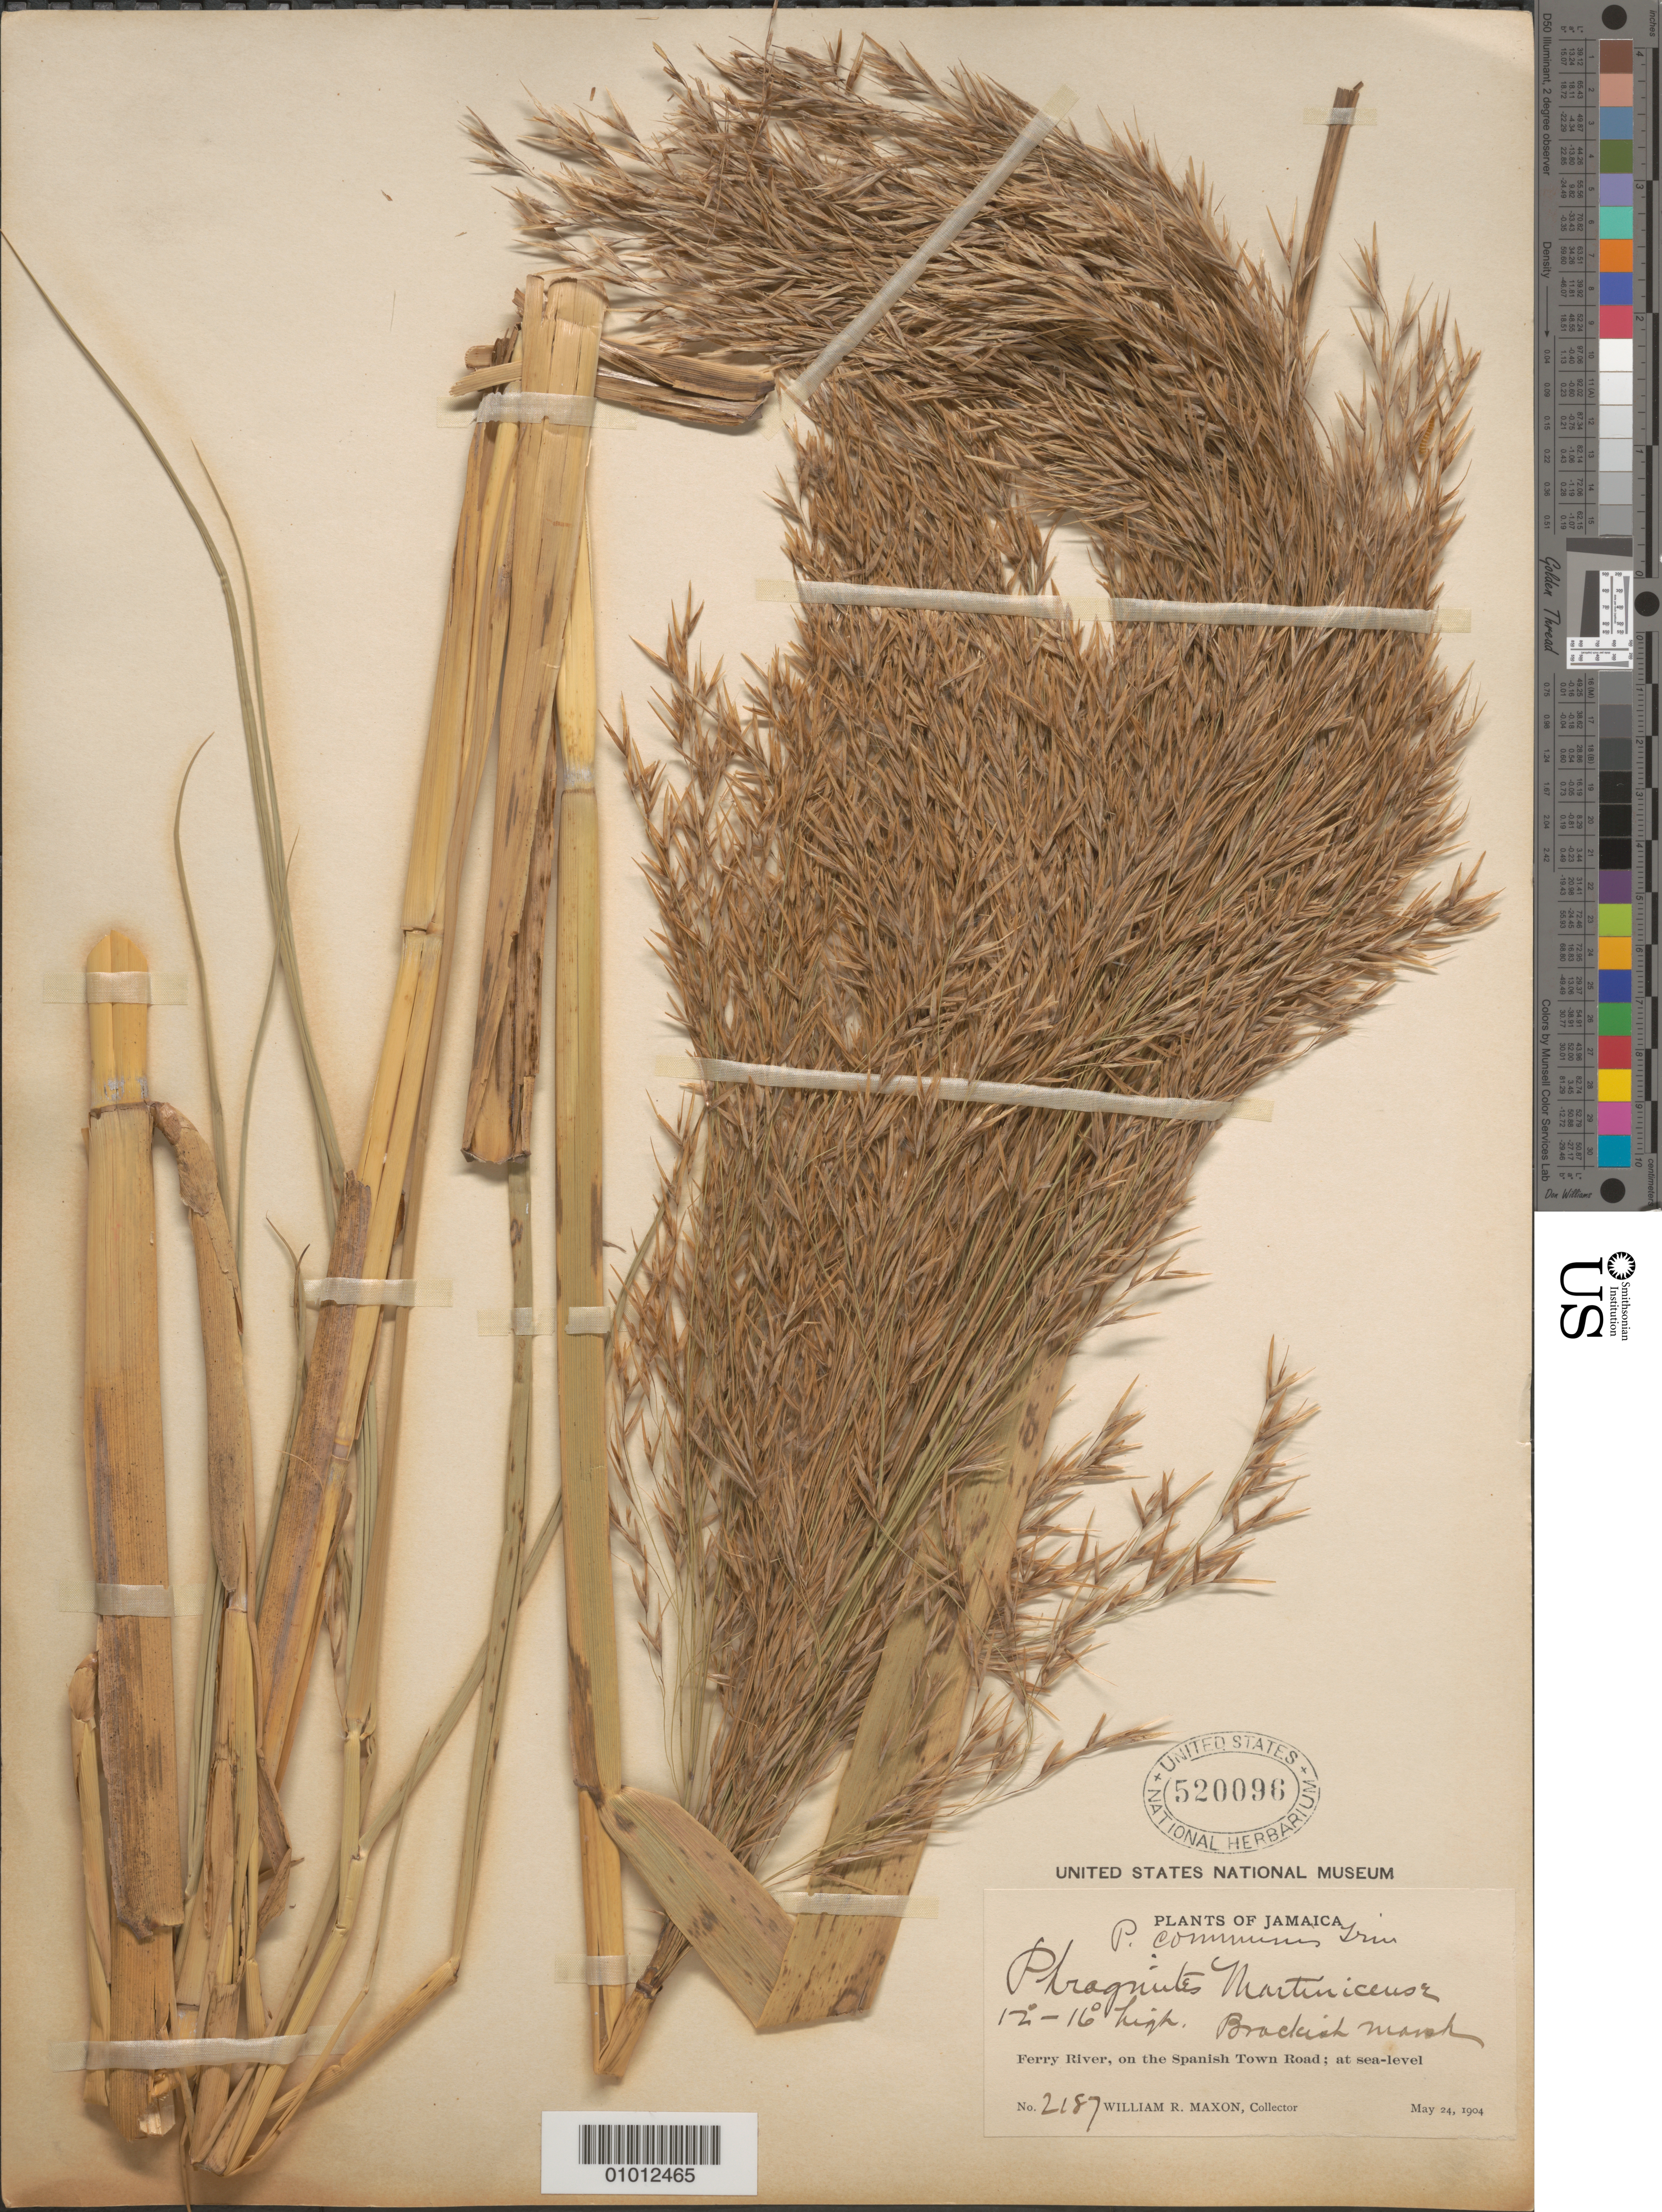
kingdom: Plantae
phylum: Tracheophyta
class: Liliopsida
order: Poales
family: Poaceae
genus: Phragmites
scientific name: Phragmites australis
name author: (Cav.) Trin. ex Steud.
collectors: W. R. Maxon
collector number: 2187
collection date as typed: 24 May 1904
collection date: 1904-05-24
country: Jamaica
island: Jamaica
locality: Ferry River, on the Spanish Town Road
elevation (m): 0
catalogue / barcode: US 520096